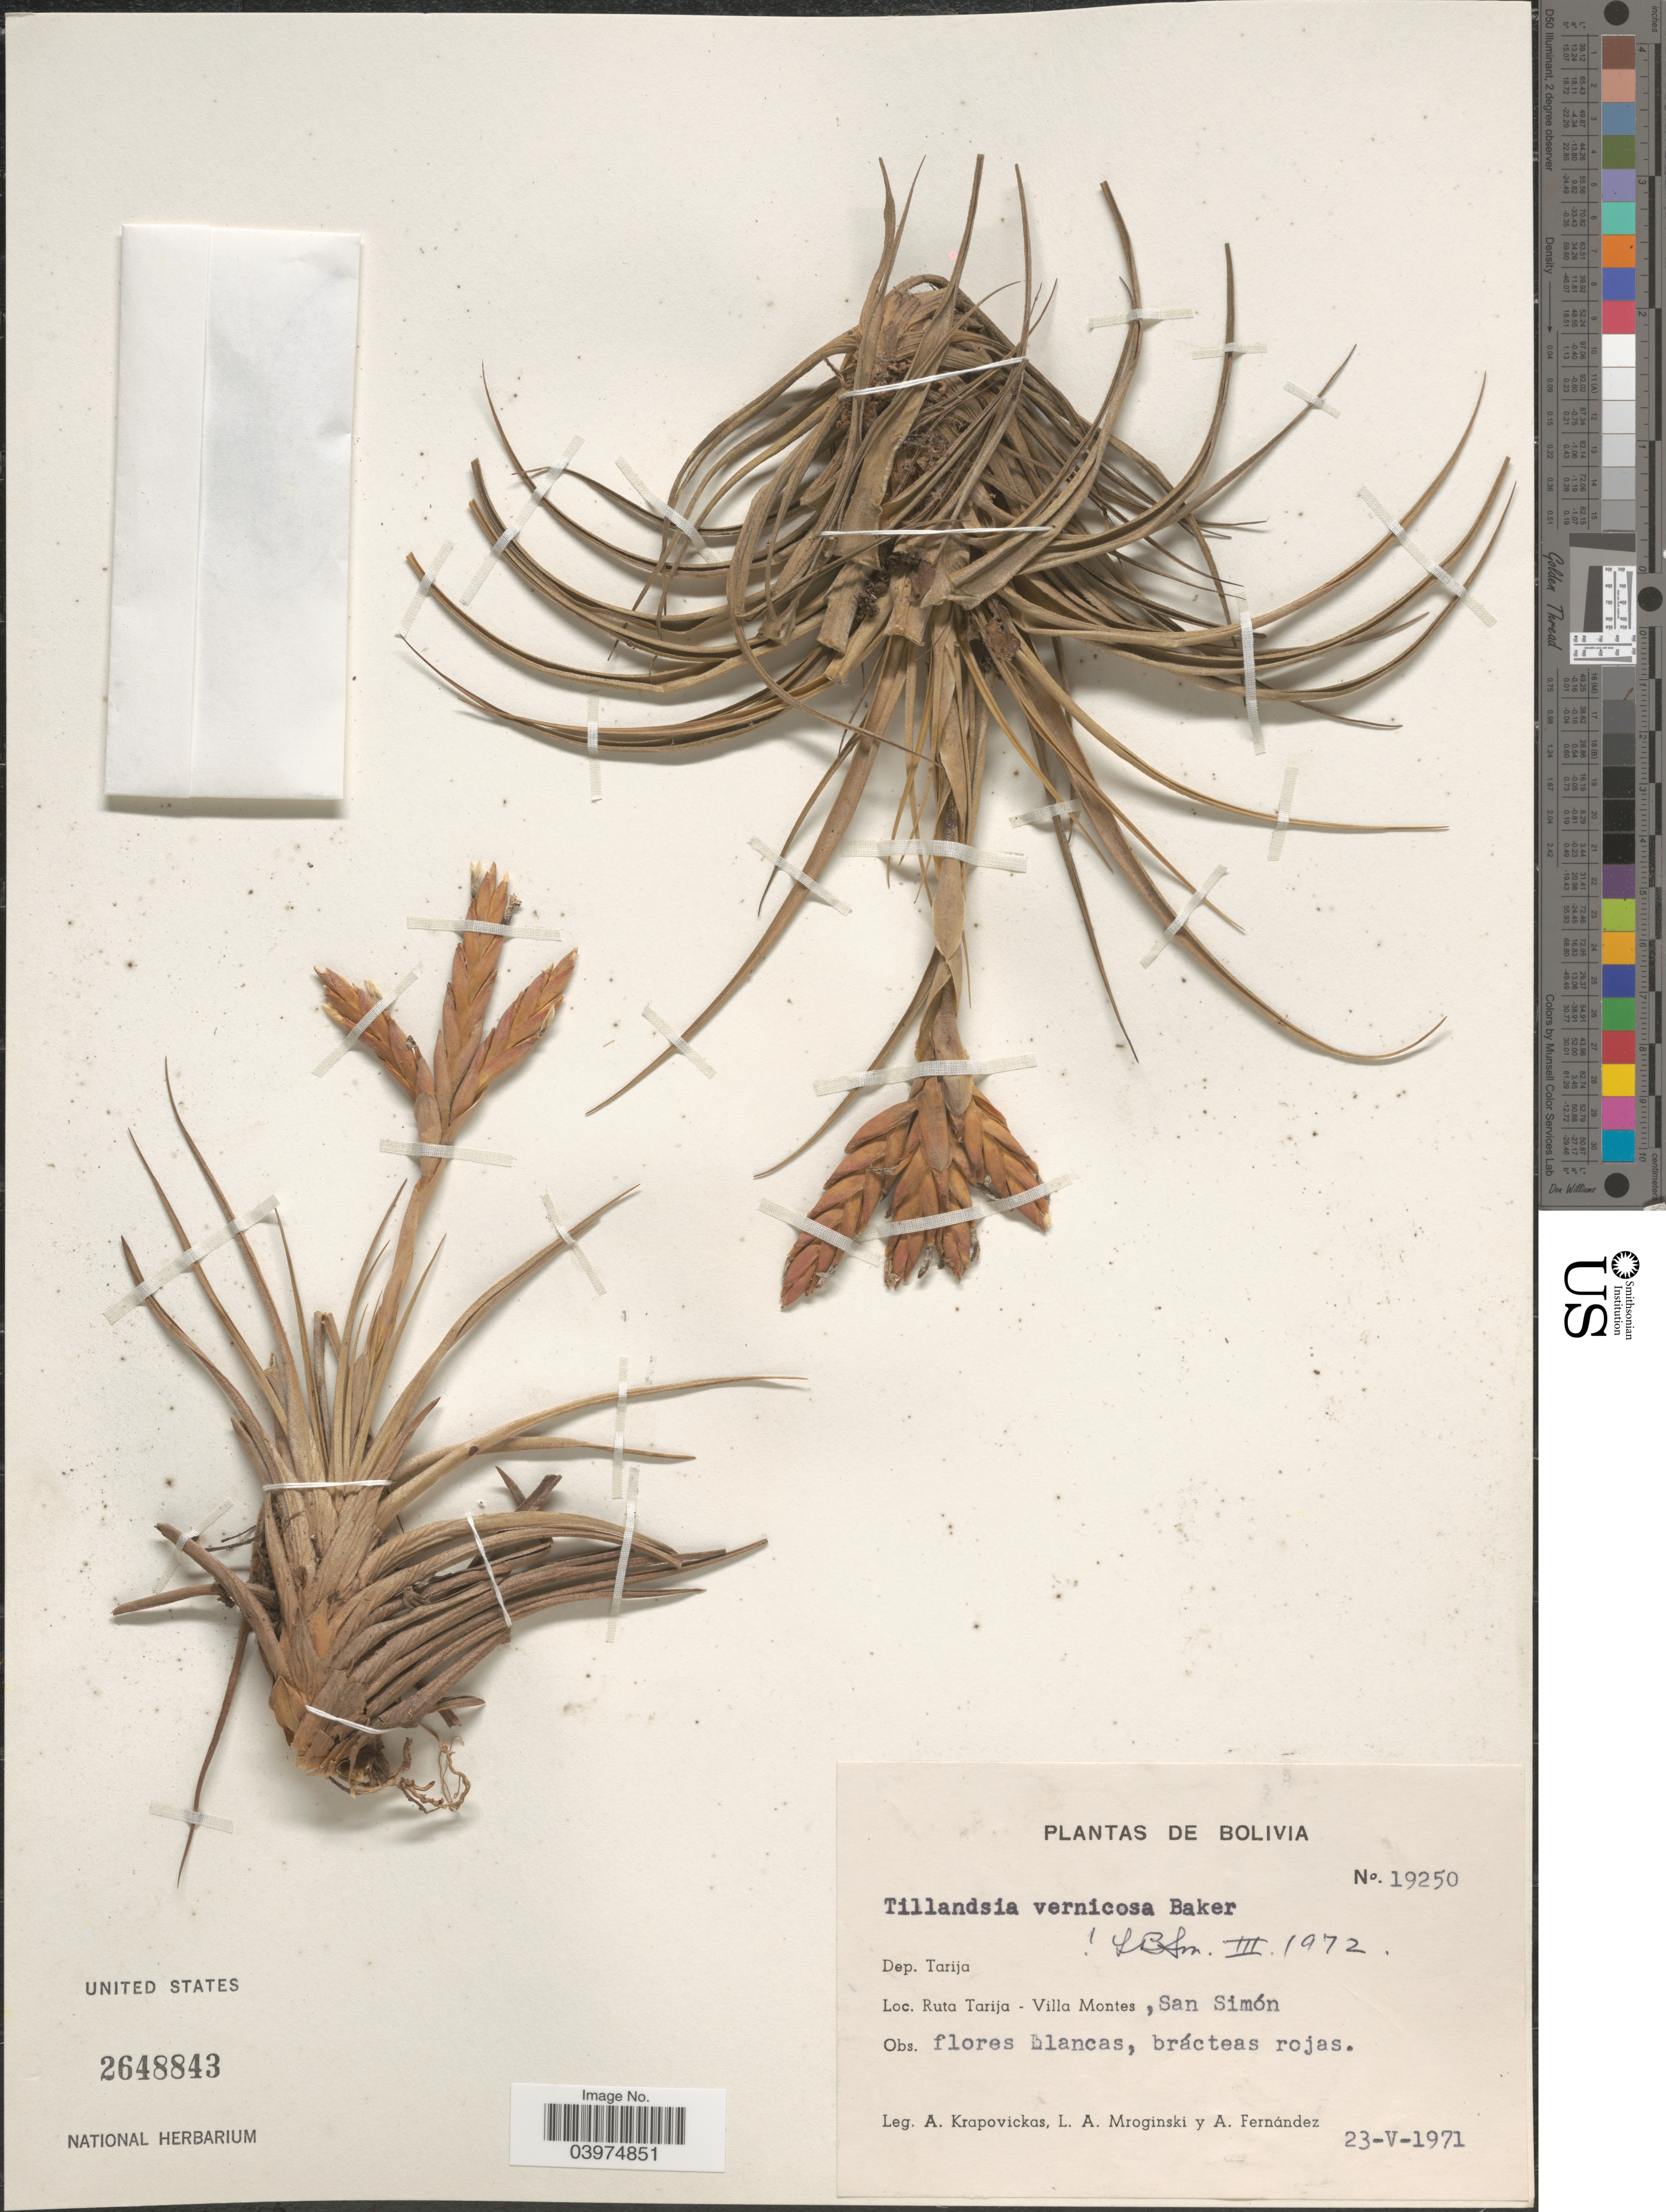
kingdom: Plantae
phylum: Tracheophyta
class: Liliopsida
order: Poales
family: Bromeliaceae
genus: Tillandsia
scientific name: Tillandsia vernicosa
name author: Baker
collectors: A. Krapovickas, L. Mroginski & A. Fernández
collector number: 19250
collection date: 1971-05-23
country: Bolivia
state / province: Tarija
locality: Dep. Tarija. Ruta Tarija - Villa Montes, San Simón.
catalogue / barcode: US 2648843